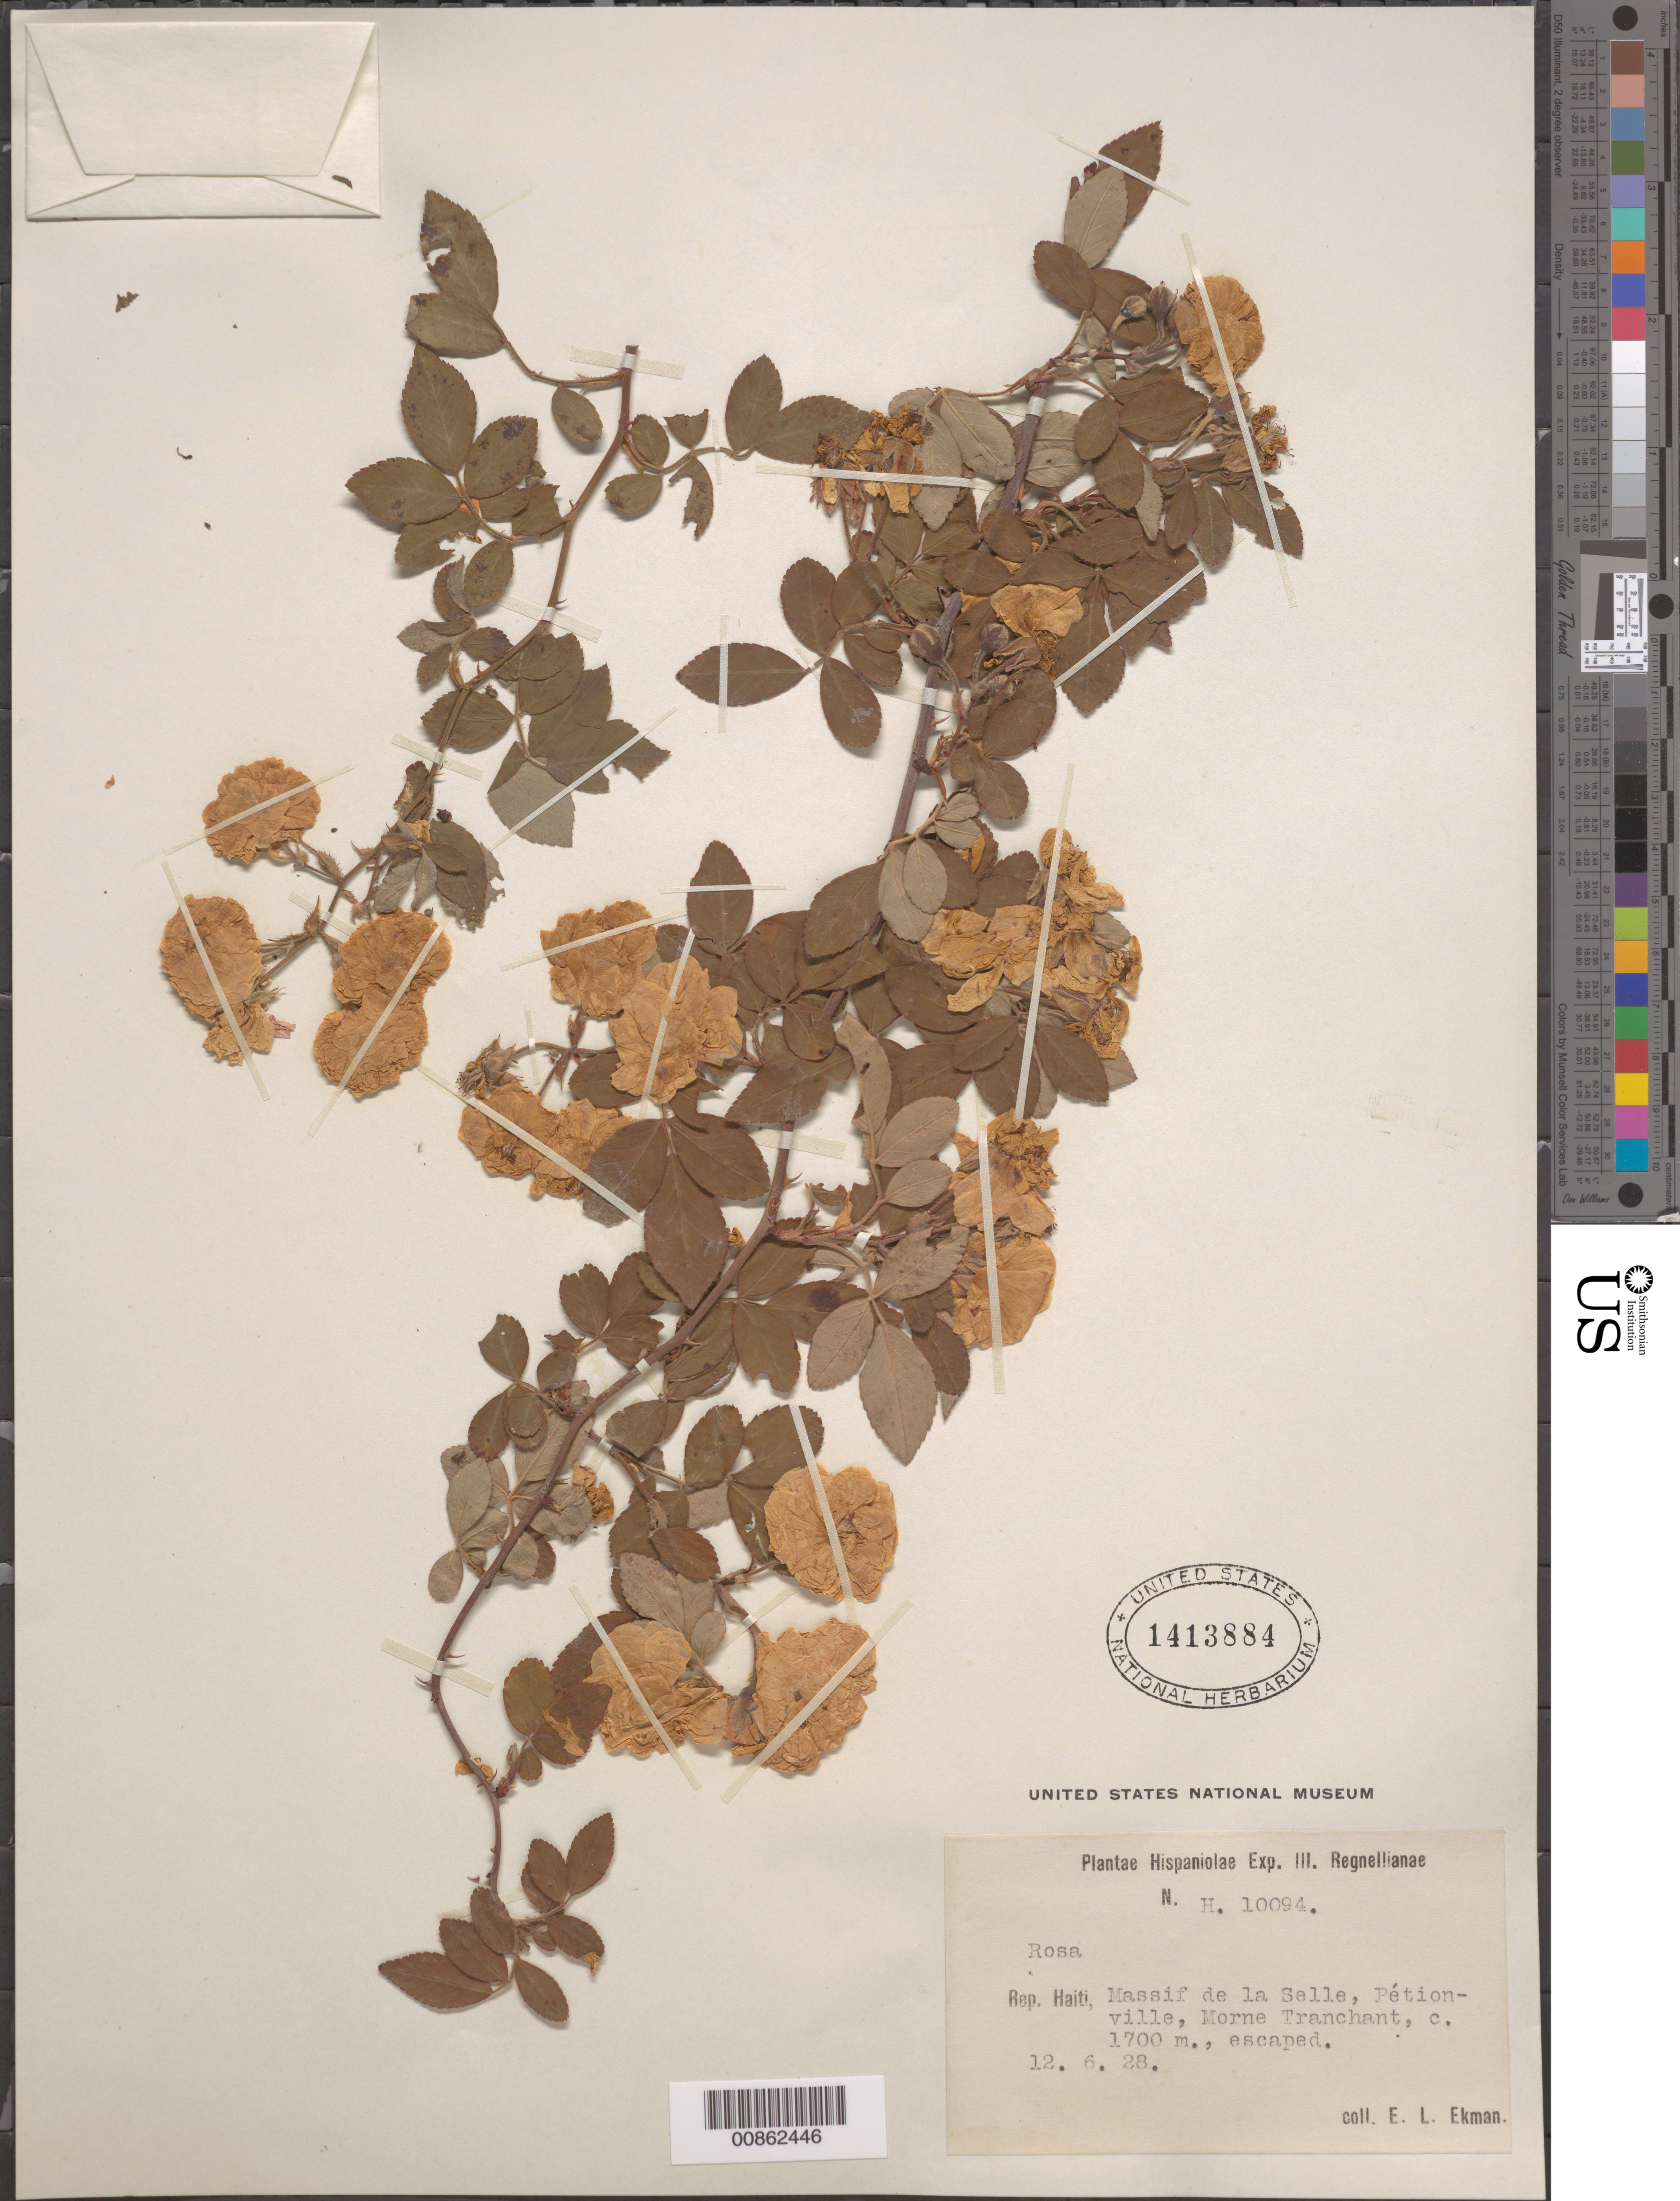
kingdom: Plantae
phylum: Tracheophyta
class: Magnoliopsida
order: Rosales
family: Rosaceae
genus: Rosa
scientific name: Rosa sp.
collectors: E. L. Ekman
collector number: H 10094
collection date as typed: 12 Jun 1928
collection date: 1928-06-12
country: Haiti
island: Hispaniola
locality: Massif de la Selle, Pétionville, Morne Tranchant.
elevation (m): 1700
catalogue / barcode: US 1413884